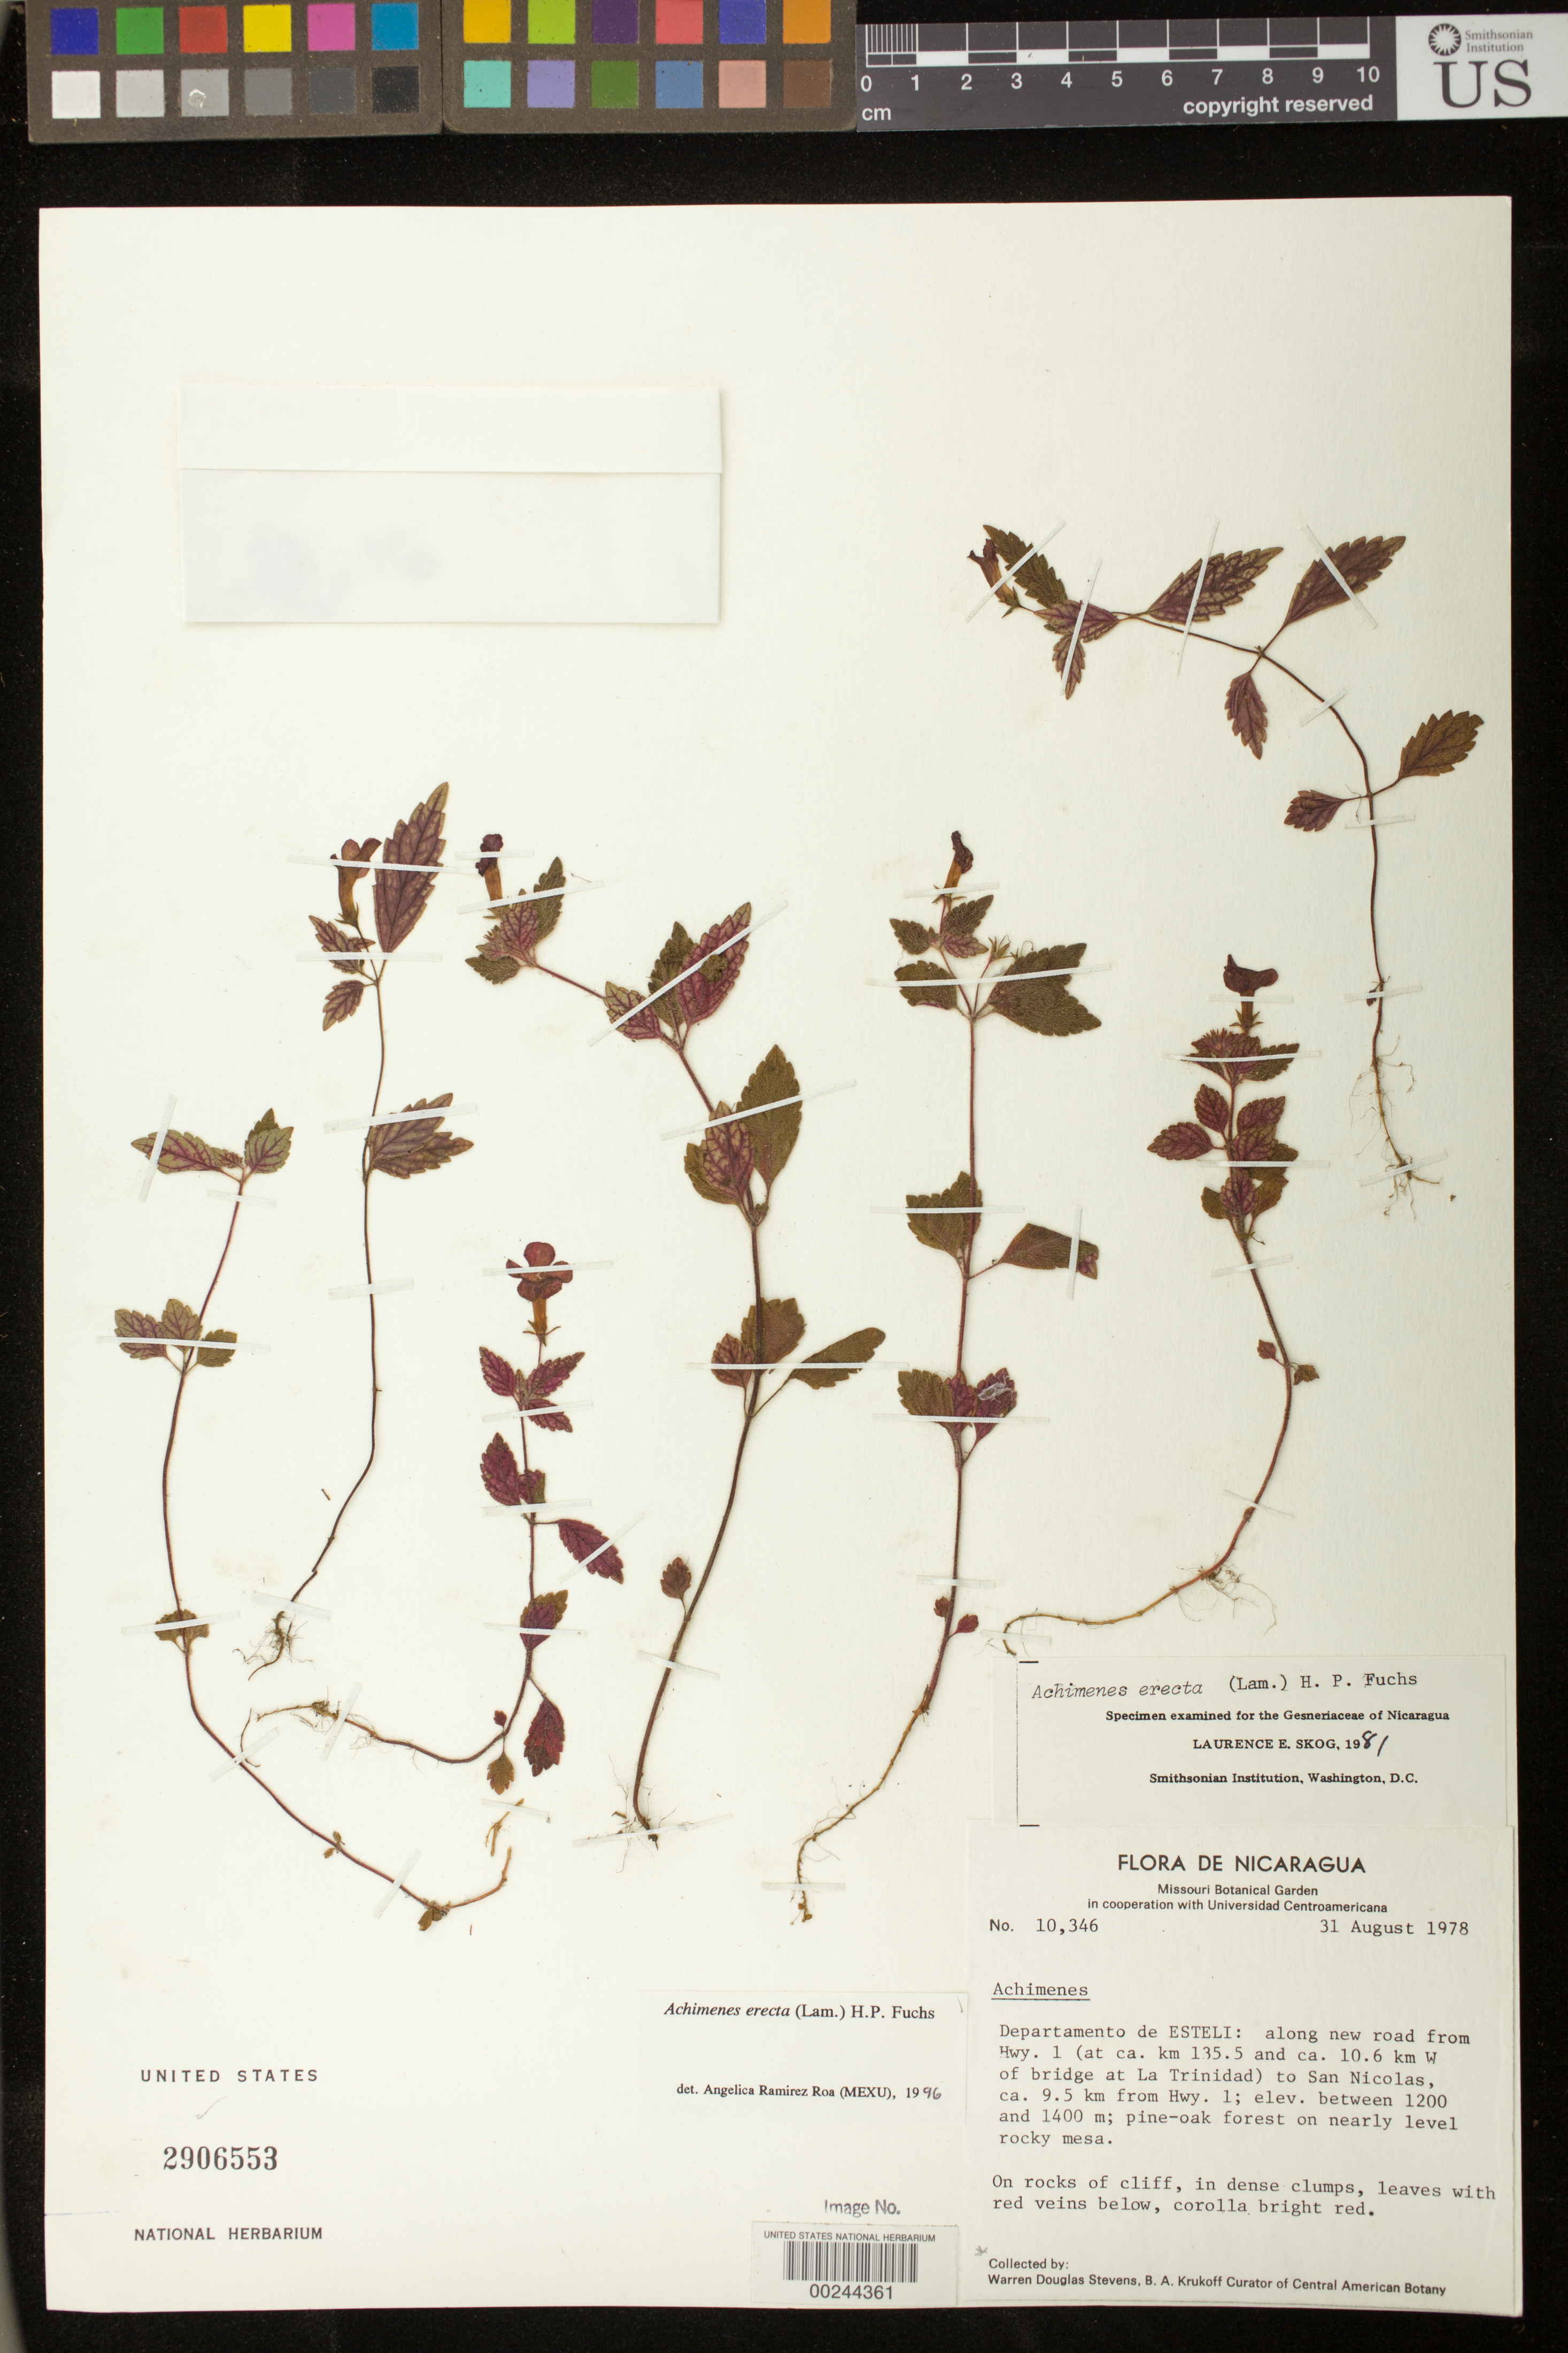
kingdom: Plantae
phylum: Tracheophyta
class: Magnoliopsida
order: Lamiales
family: Gesneriaceae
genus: Achimenes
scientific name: Achimenes erecta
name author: (Lam.) H.P. Fuchs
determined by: Skog, Laurence E.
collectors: W. D. Stevens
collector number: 10346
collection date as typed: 31 Aug 1978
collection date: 1978-08-31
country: Nicaragua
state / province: Esteli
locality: Along new road from Hwy. 1 (at ca. km 135.5 and ca. 10.6 km W of bridge at La Trinidad) to San Nicolas, ca. 9.5 km from Hwy. 1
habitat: Pine-oak forest on nearly level rocky mesa; on rocks of cliff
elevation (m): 1200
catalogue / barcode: US 2906553